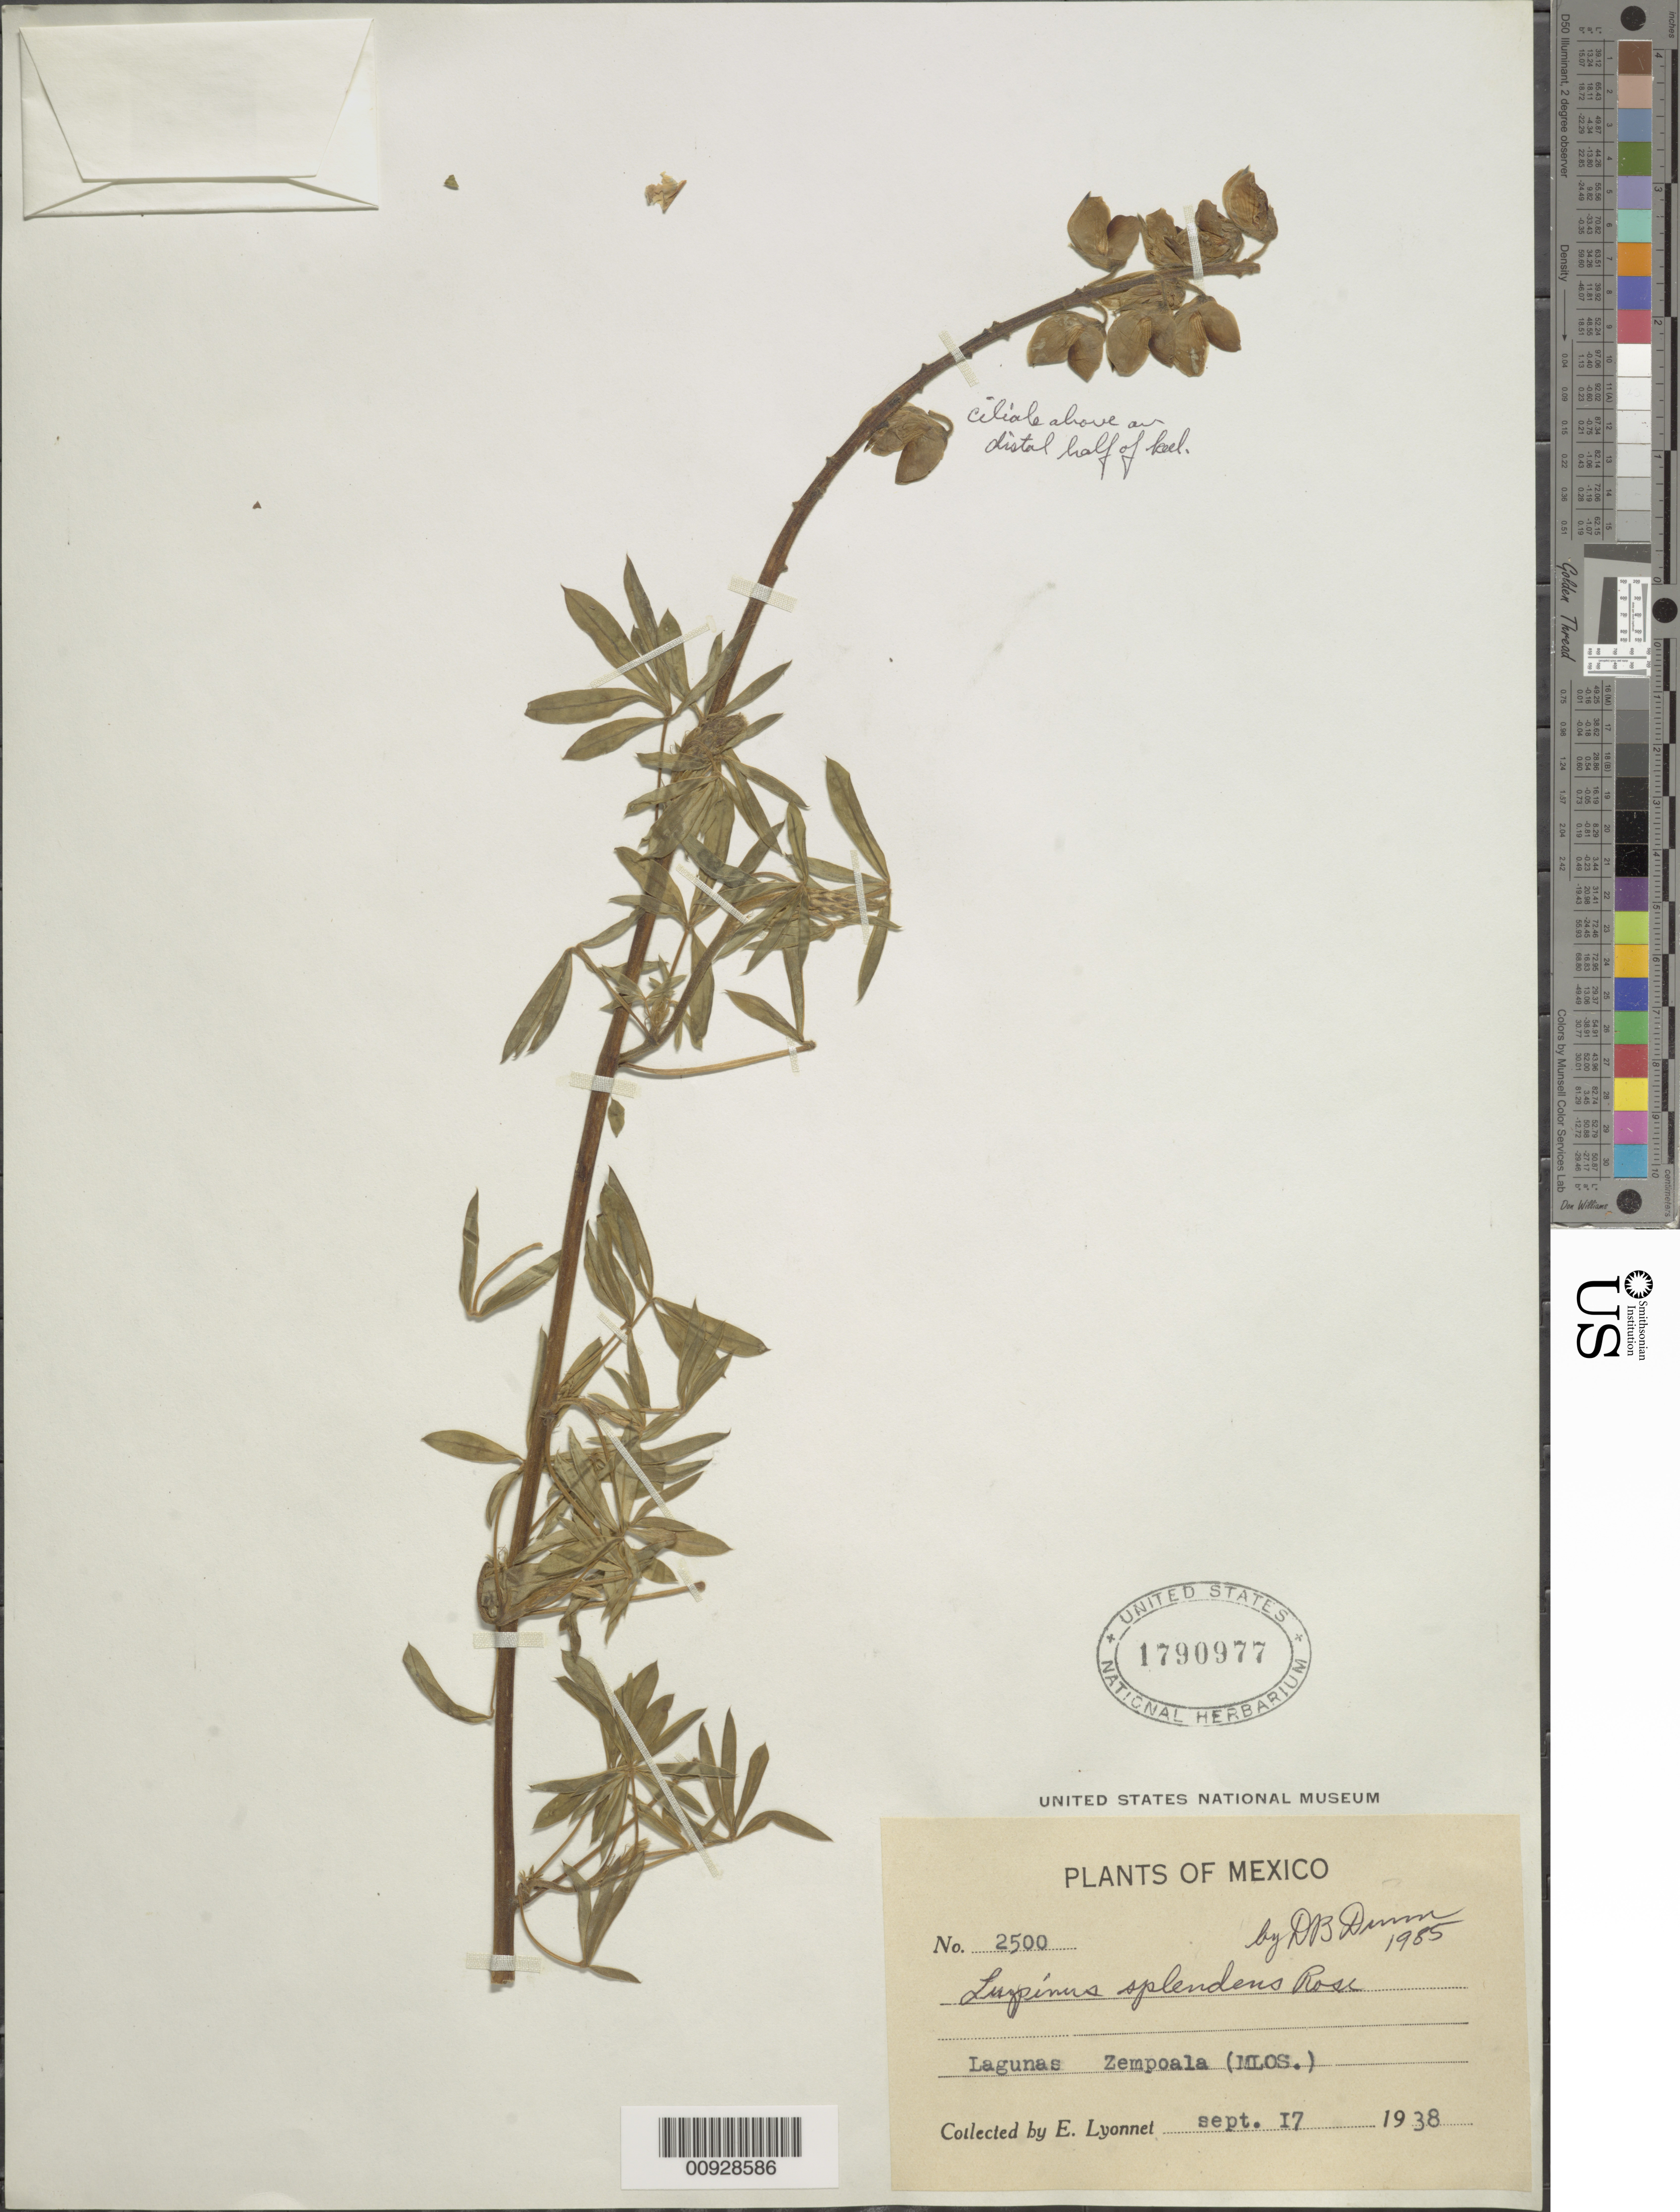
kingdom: Plantae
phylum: Tracheophyta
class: Magnoliopsida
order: Fabales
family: Fabaceae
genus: Lupinus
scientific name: Lupinus splendens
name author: Rose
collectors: Bro. E. Lyonnet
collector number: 2500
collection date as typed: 17 Sep 1938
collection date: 1938-09-17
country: Mexico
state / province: Morelos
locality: Lagunas Zempoala.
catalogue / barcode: US 1790977